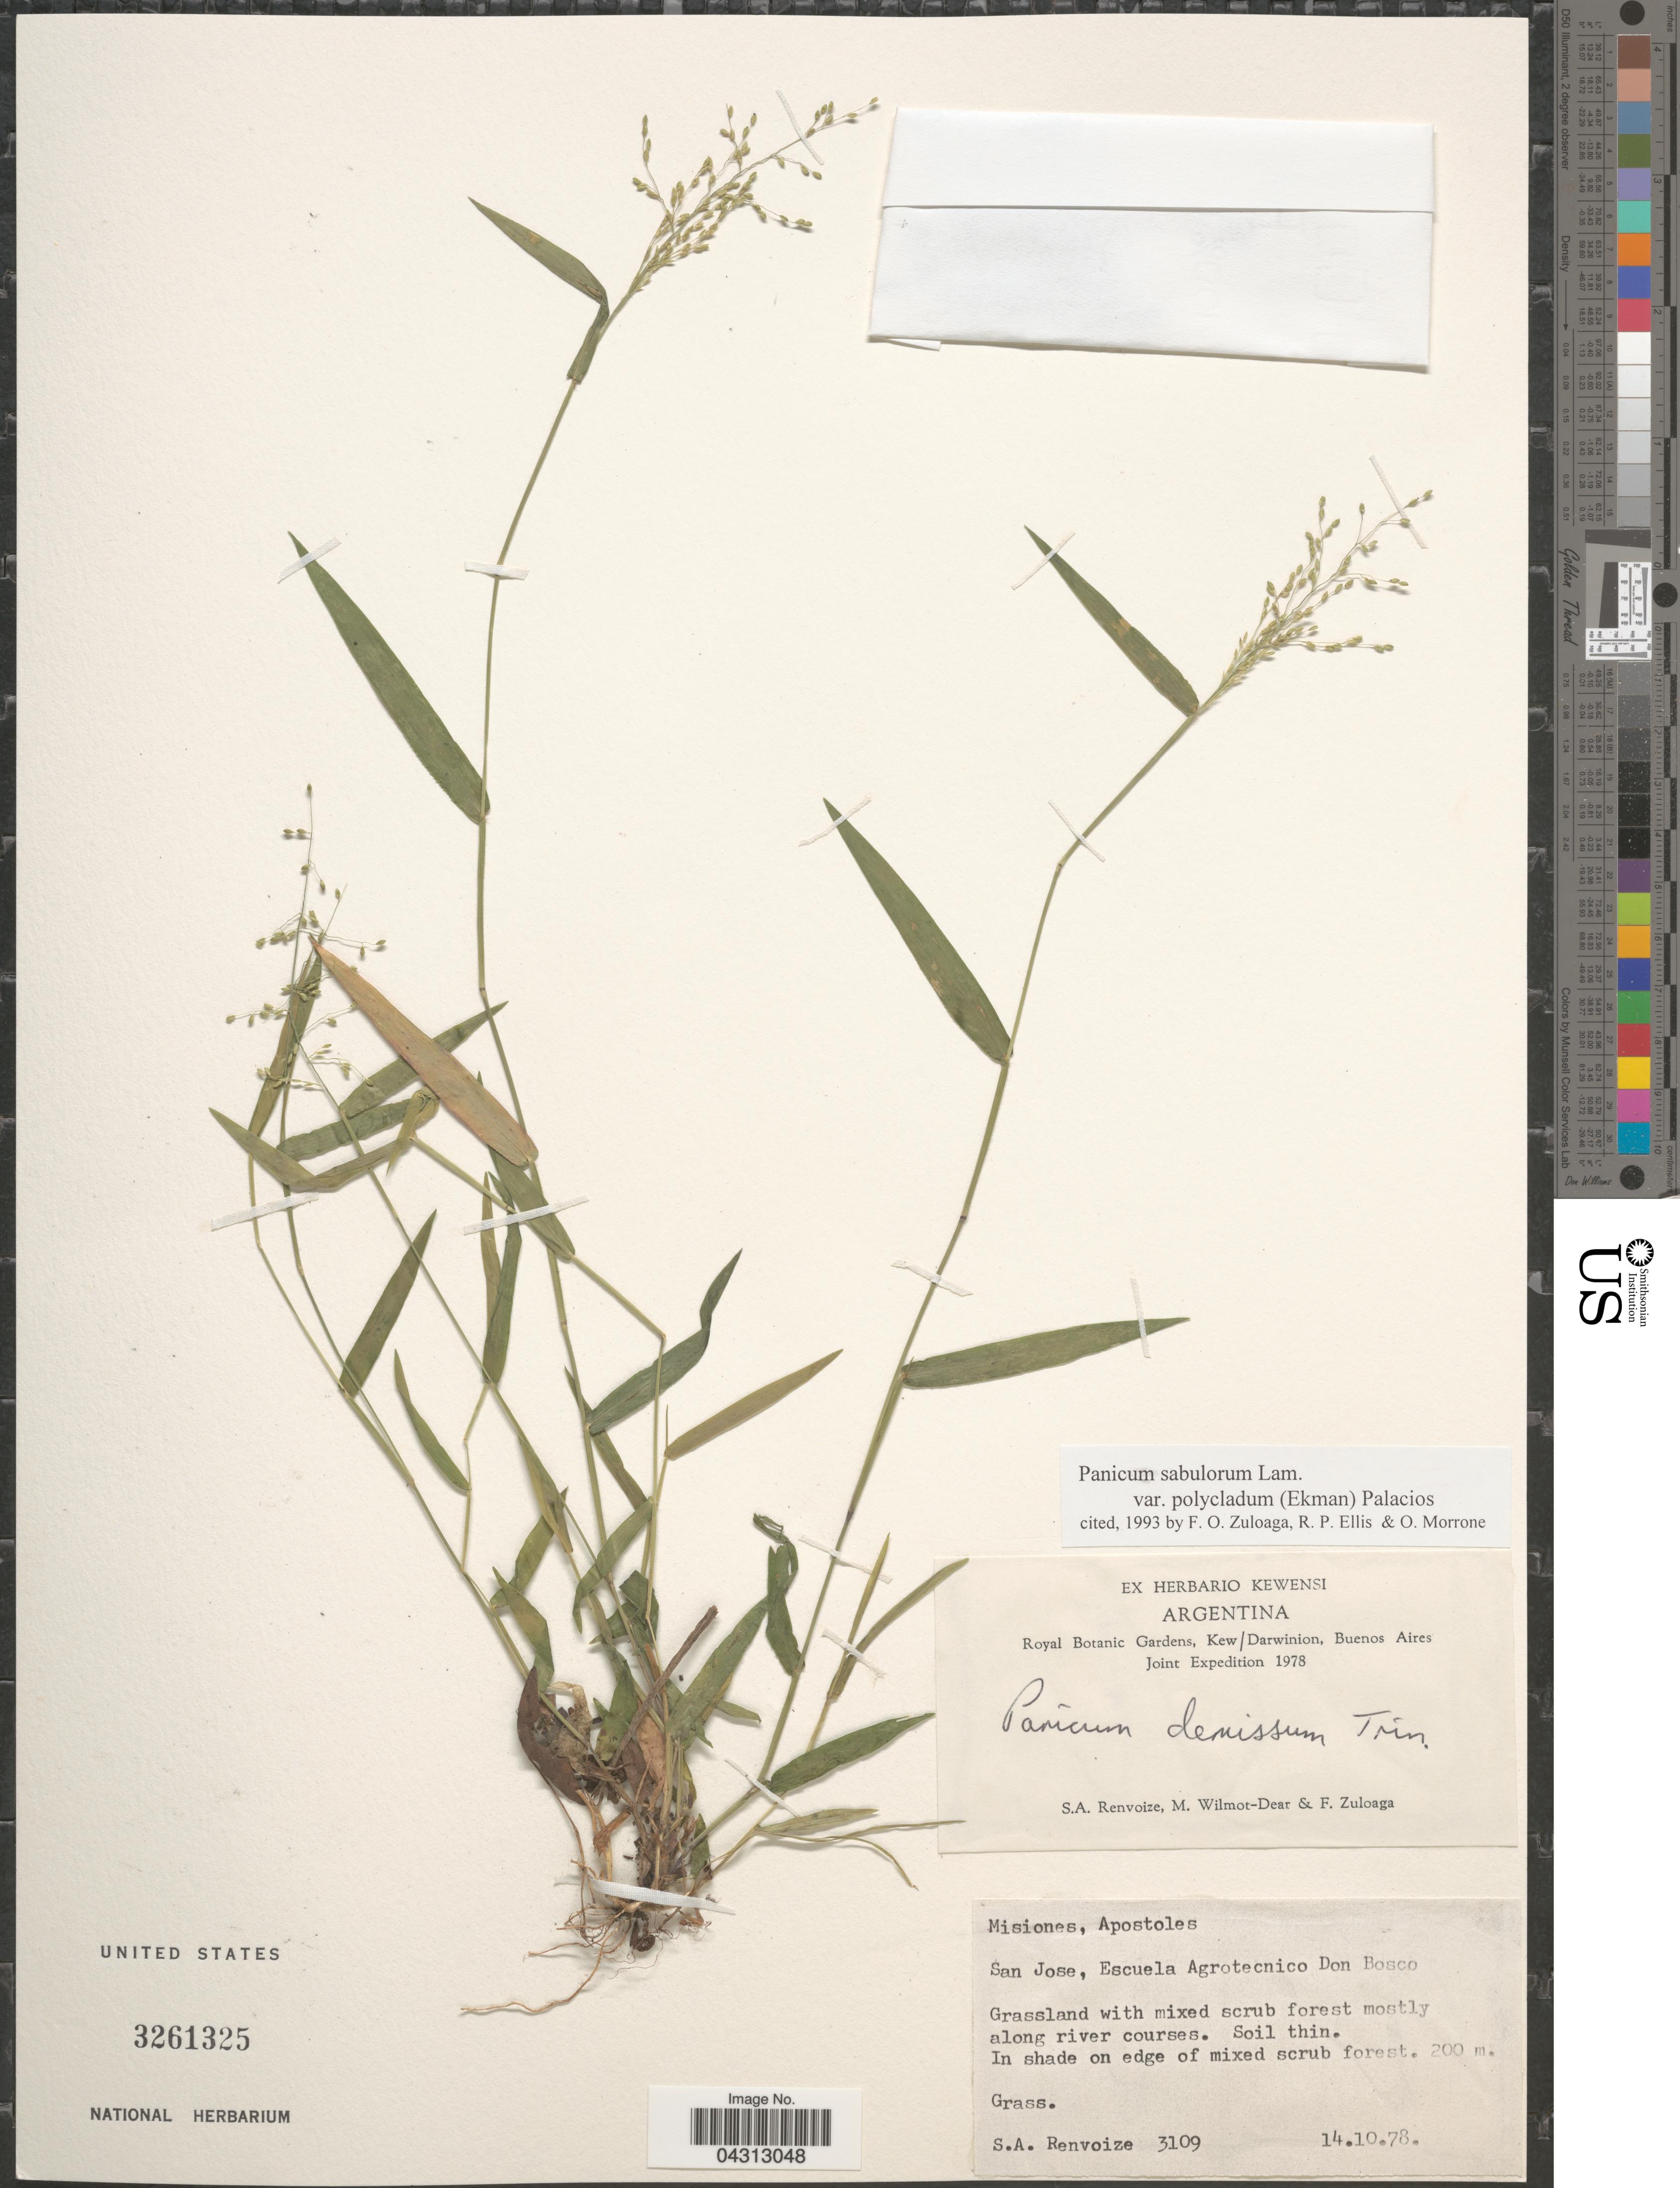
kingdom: Plantae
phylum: Tracheophyta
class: Liliopsida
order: Poales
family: Poaceae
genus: Dichanthelium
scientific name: Dichanthelium sabulorum var. polycladum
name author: (Ekman) Zuloaga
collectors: S. A. Renvoize, M. Wilmot-Dear & F. Zuloaga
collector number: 3109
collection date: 1978-10-14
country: Argentina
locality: Royal Botanic Gardens, Kew/Darwinion, Buenos Aires Joint Expedition 1978. Misiones, Apostoles. San Jose, Escuela Agrotecnico Don Bosco.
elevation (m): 200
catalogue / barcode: US 3261325